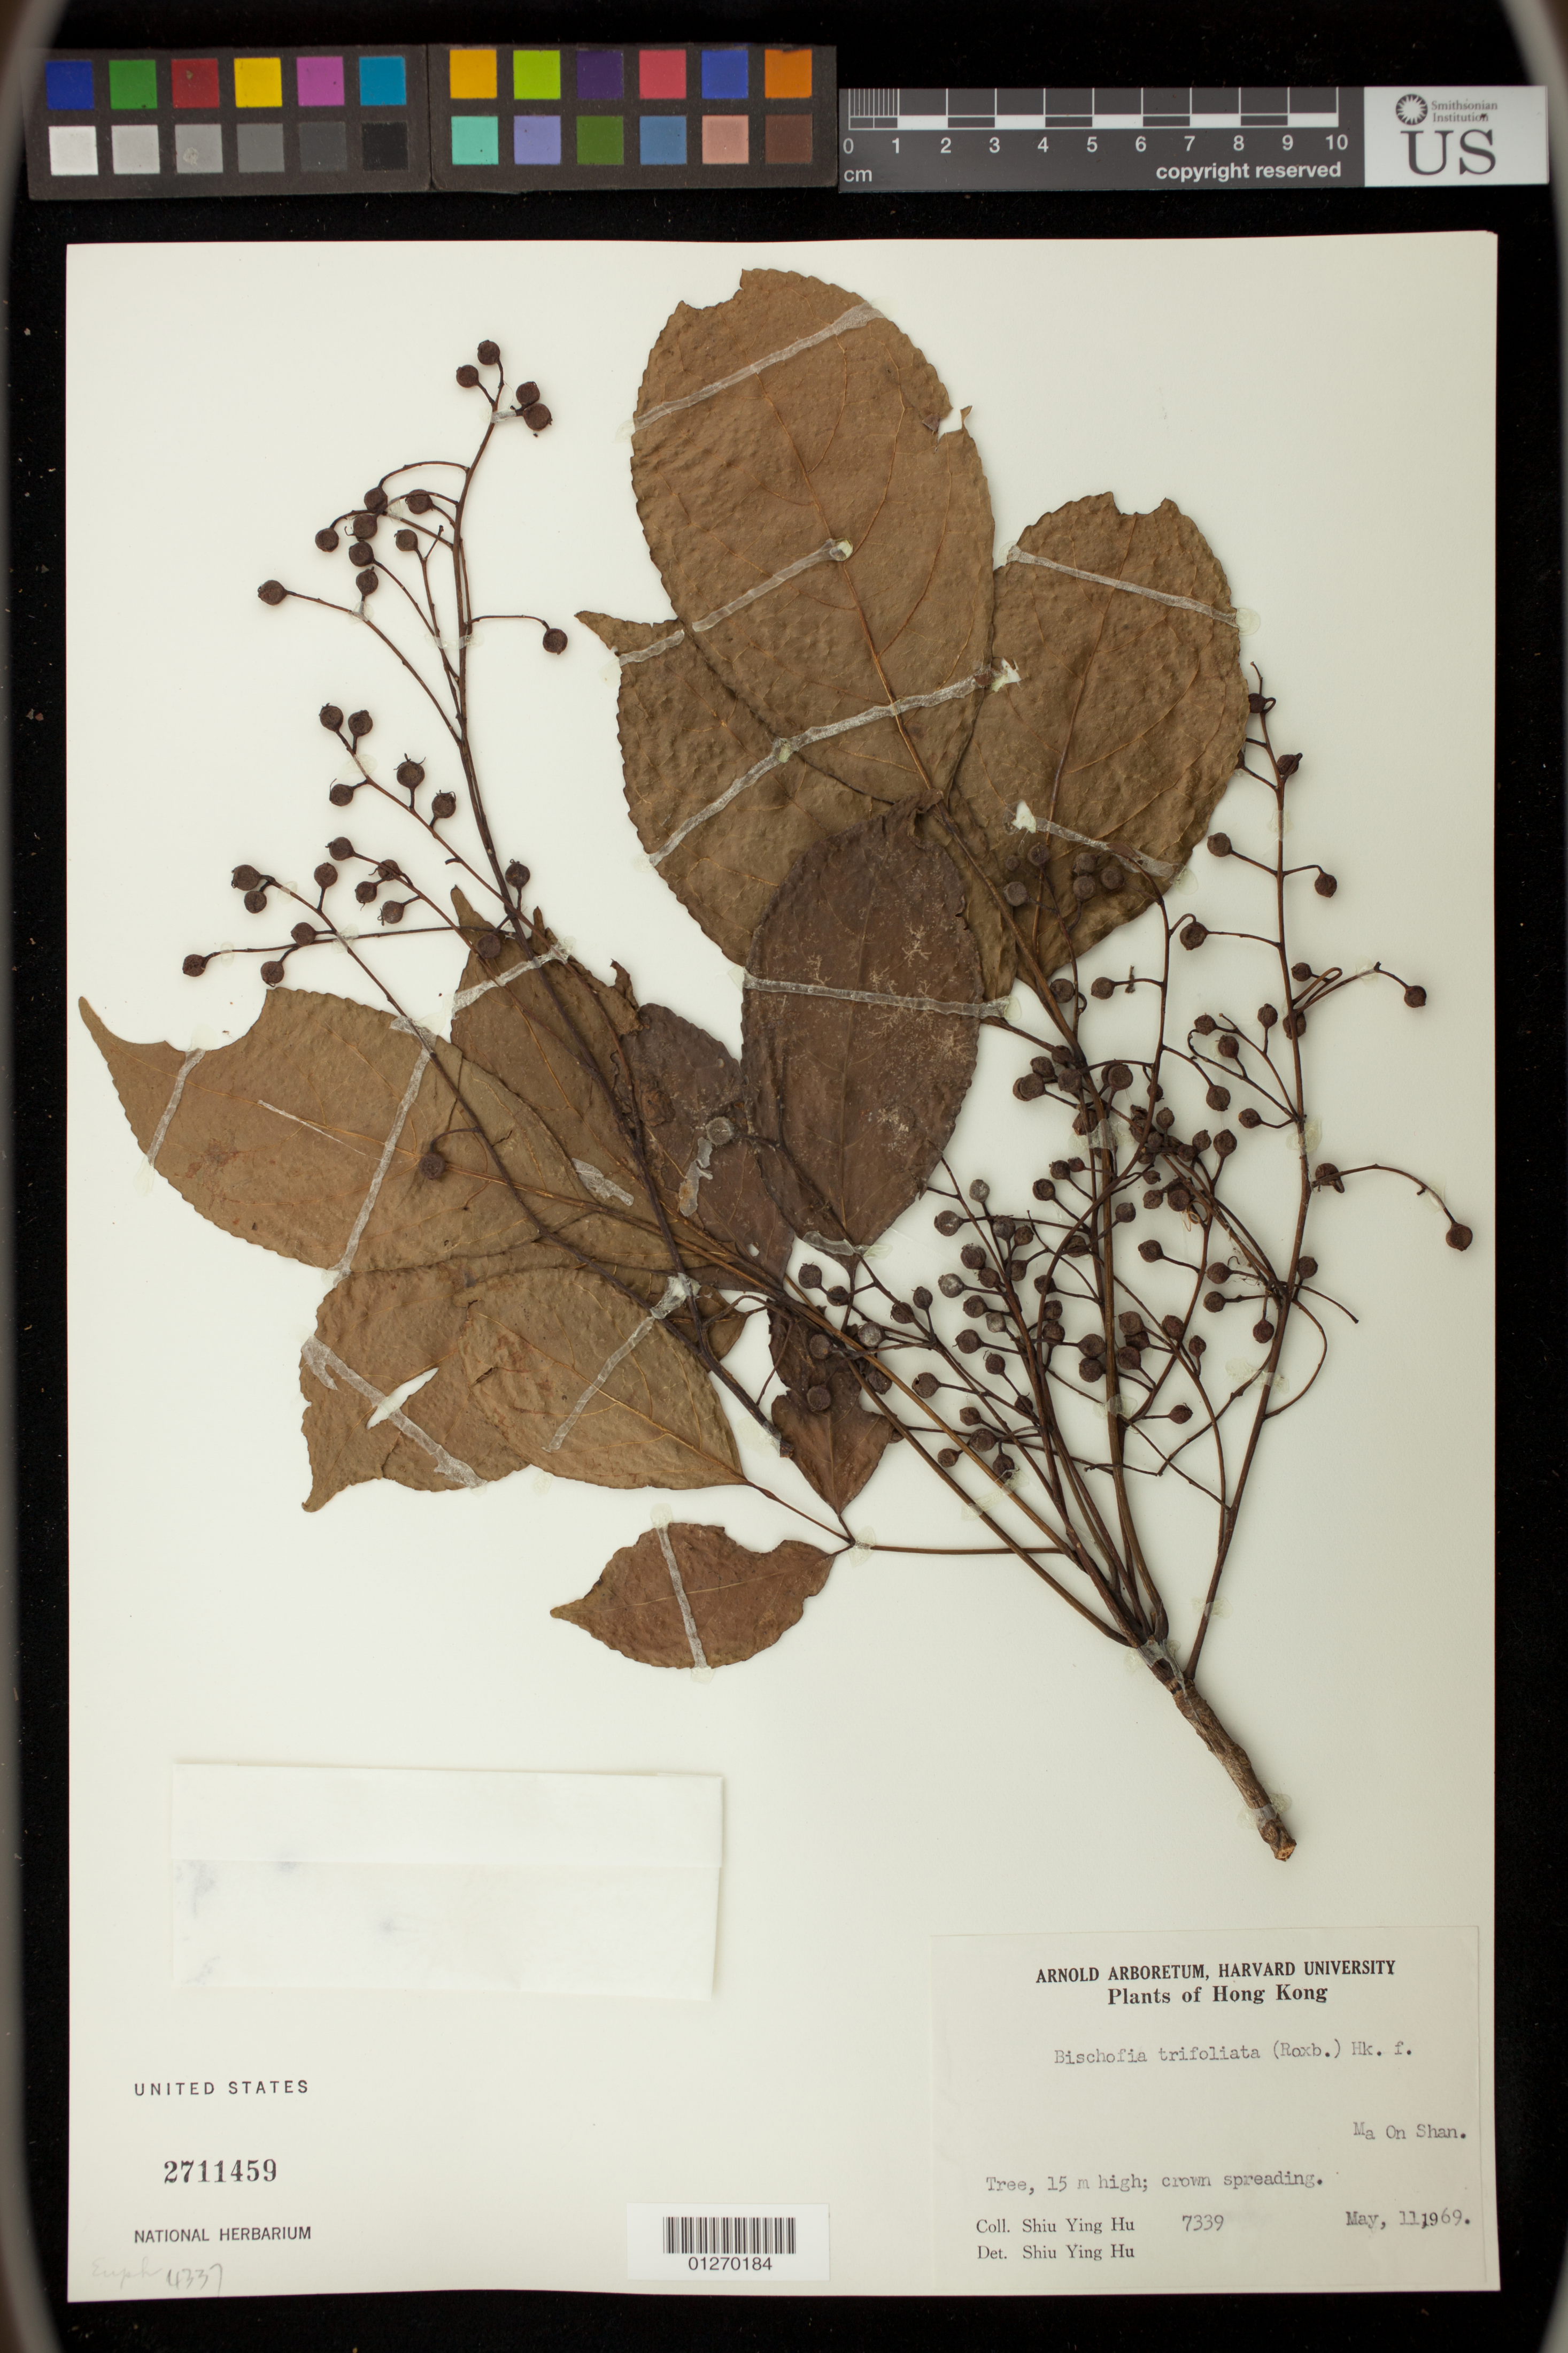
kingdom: Plantae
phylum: Tracheophyta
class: Magnoliopsida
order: Malpighiales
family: Phyllanthaceae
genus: Bischofia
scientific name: Bischofia trifoliata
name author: (Roxb.) Hook.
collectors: S. Y. Hu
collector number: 7339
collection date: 1969-05-11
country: China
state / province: Hong Kong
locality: Sha Tin. Ma On Shan.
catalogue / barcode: US 2711459